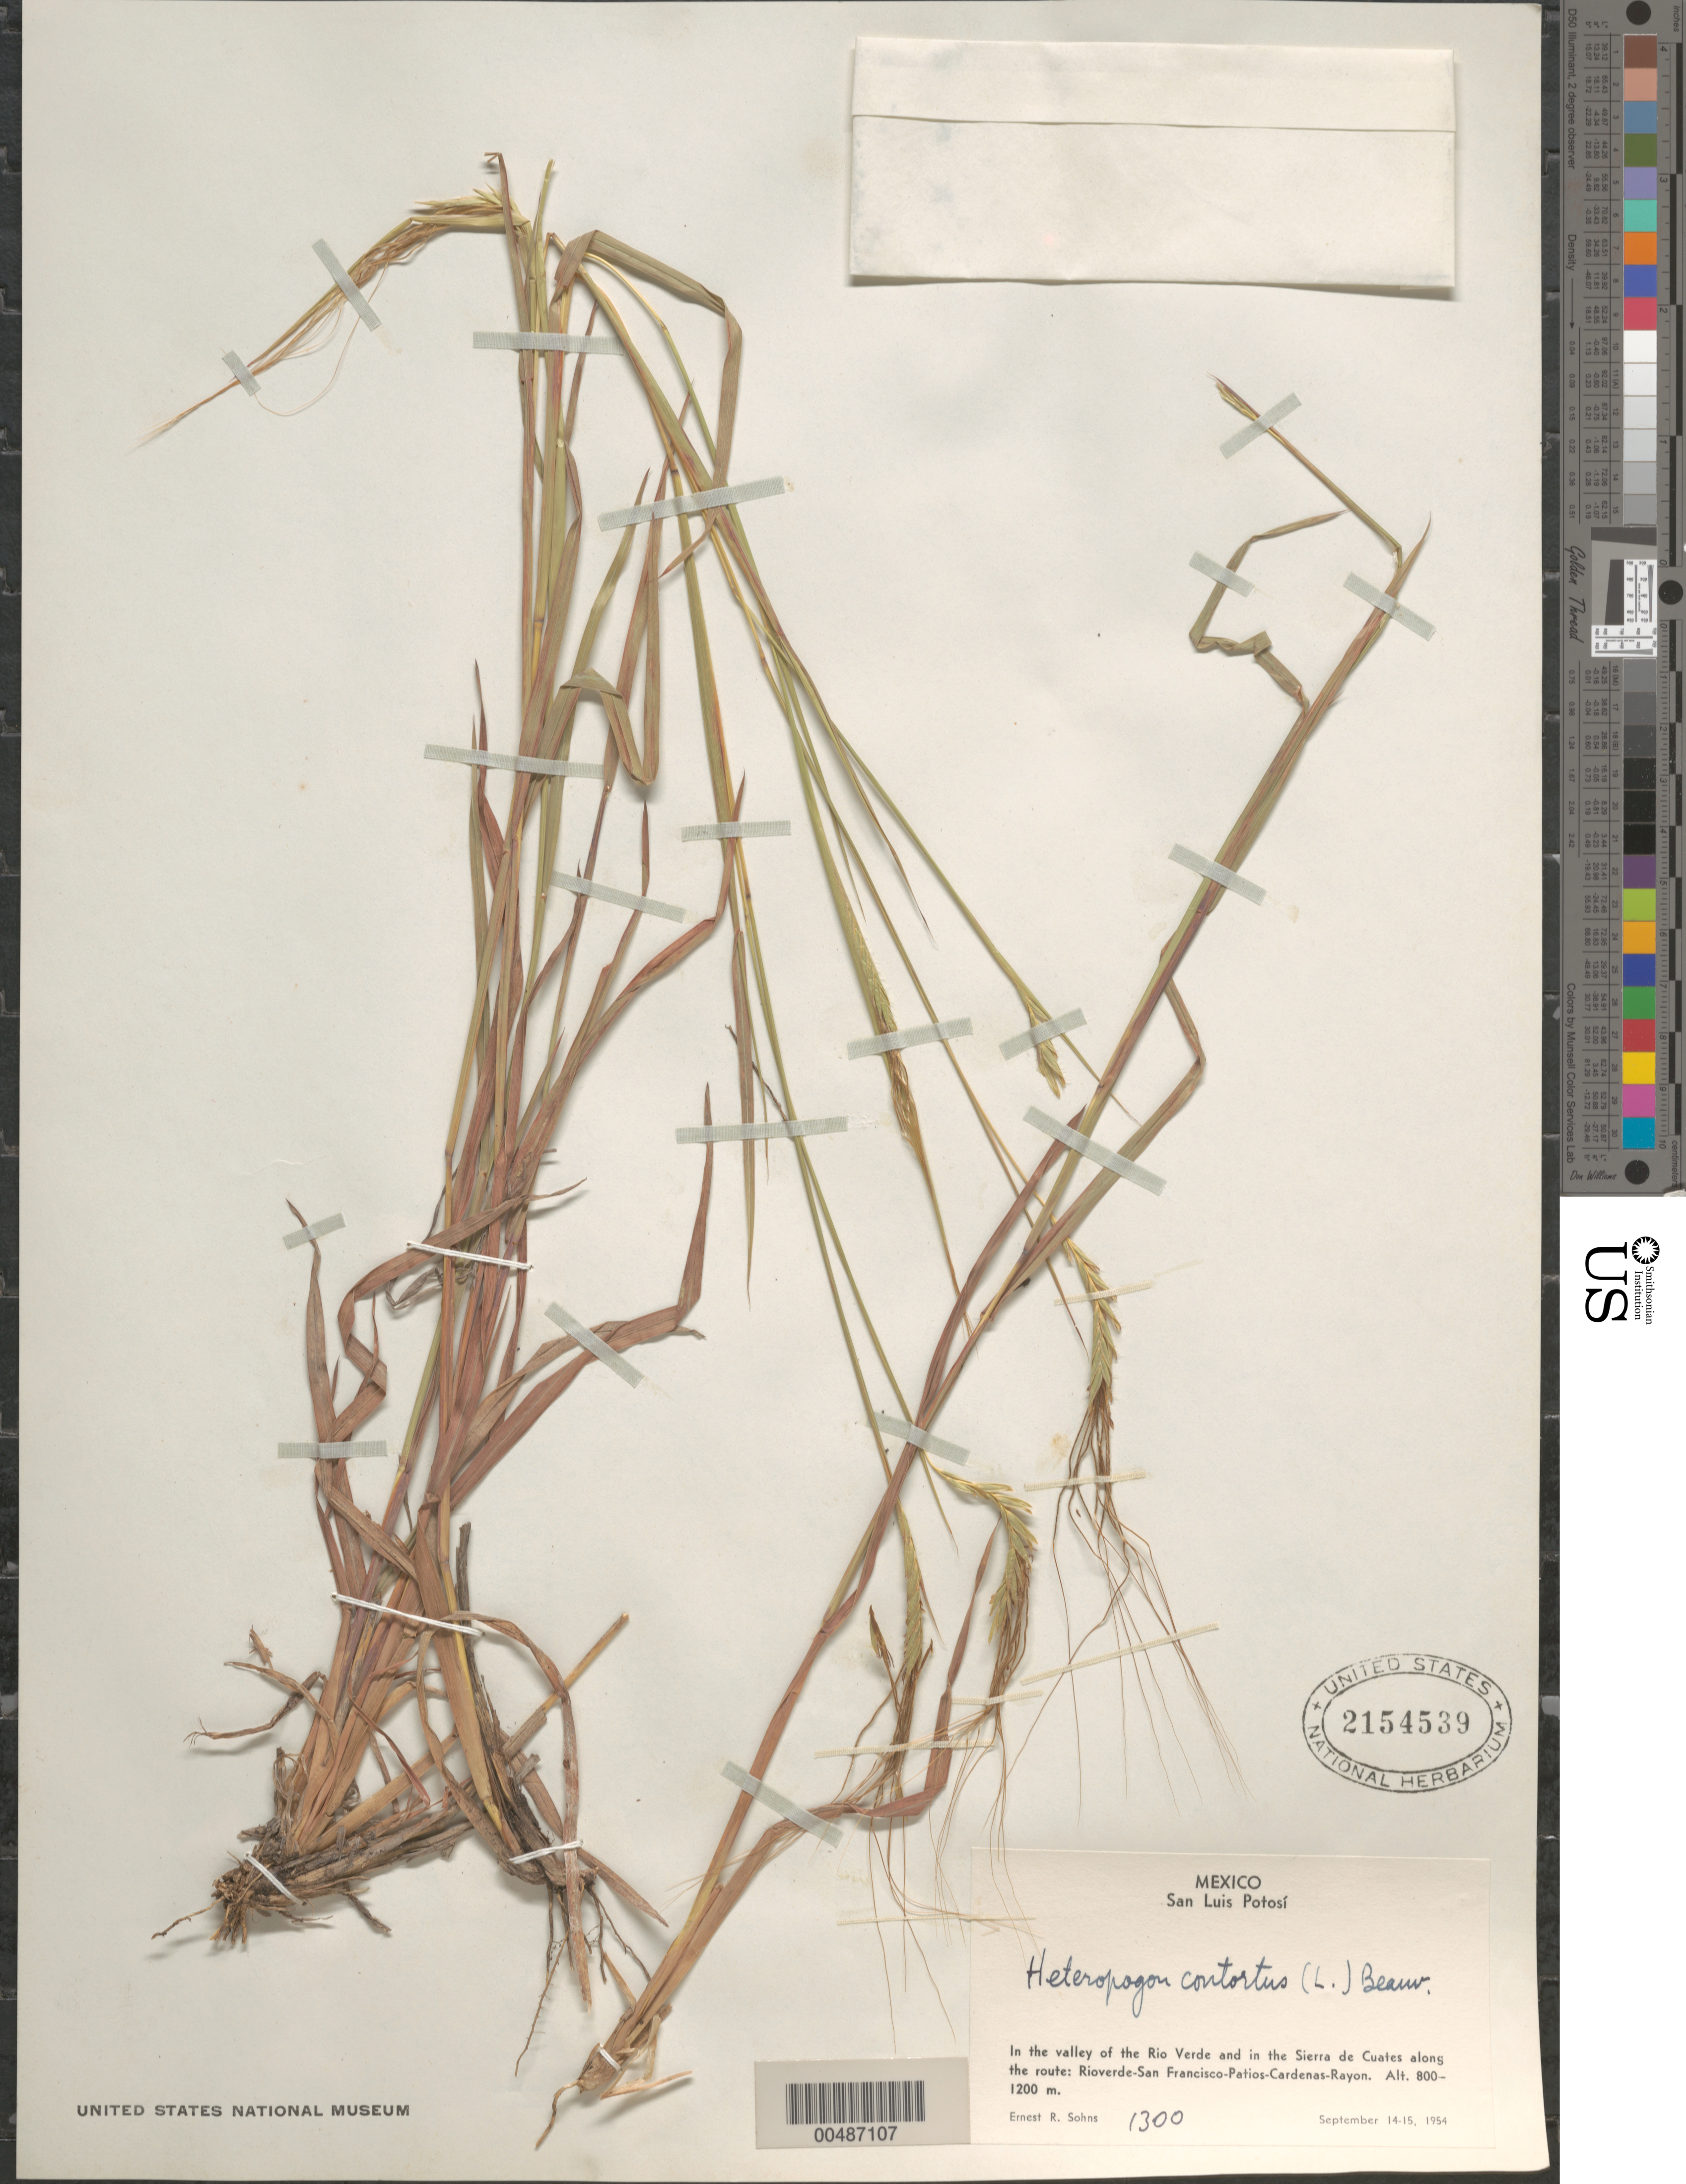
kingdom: Plantae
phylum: Tracheophyta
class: Liliopsida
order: Poales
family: Poaceae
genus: Heteropogon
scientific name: Heteropogon contortus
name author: (L.) P. Beauv. ex Roem. & Schult.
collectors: E. R. Sohns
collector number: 1300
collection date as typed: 14 Sep 1954 to 15 Sep 1954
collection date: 1954-09-14/1954-09-15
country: Mexico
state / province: San Luis Potosi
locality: In the valley of the Rio Verde & in the Sierra de Cuates along the route: Rioverde-San Francisco-Patios-Cardenas-Rayon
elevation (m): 800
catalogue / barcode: US 2154539